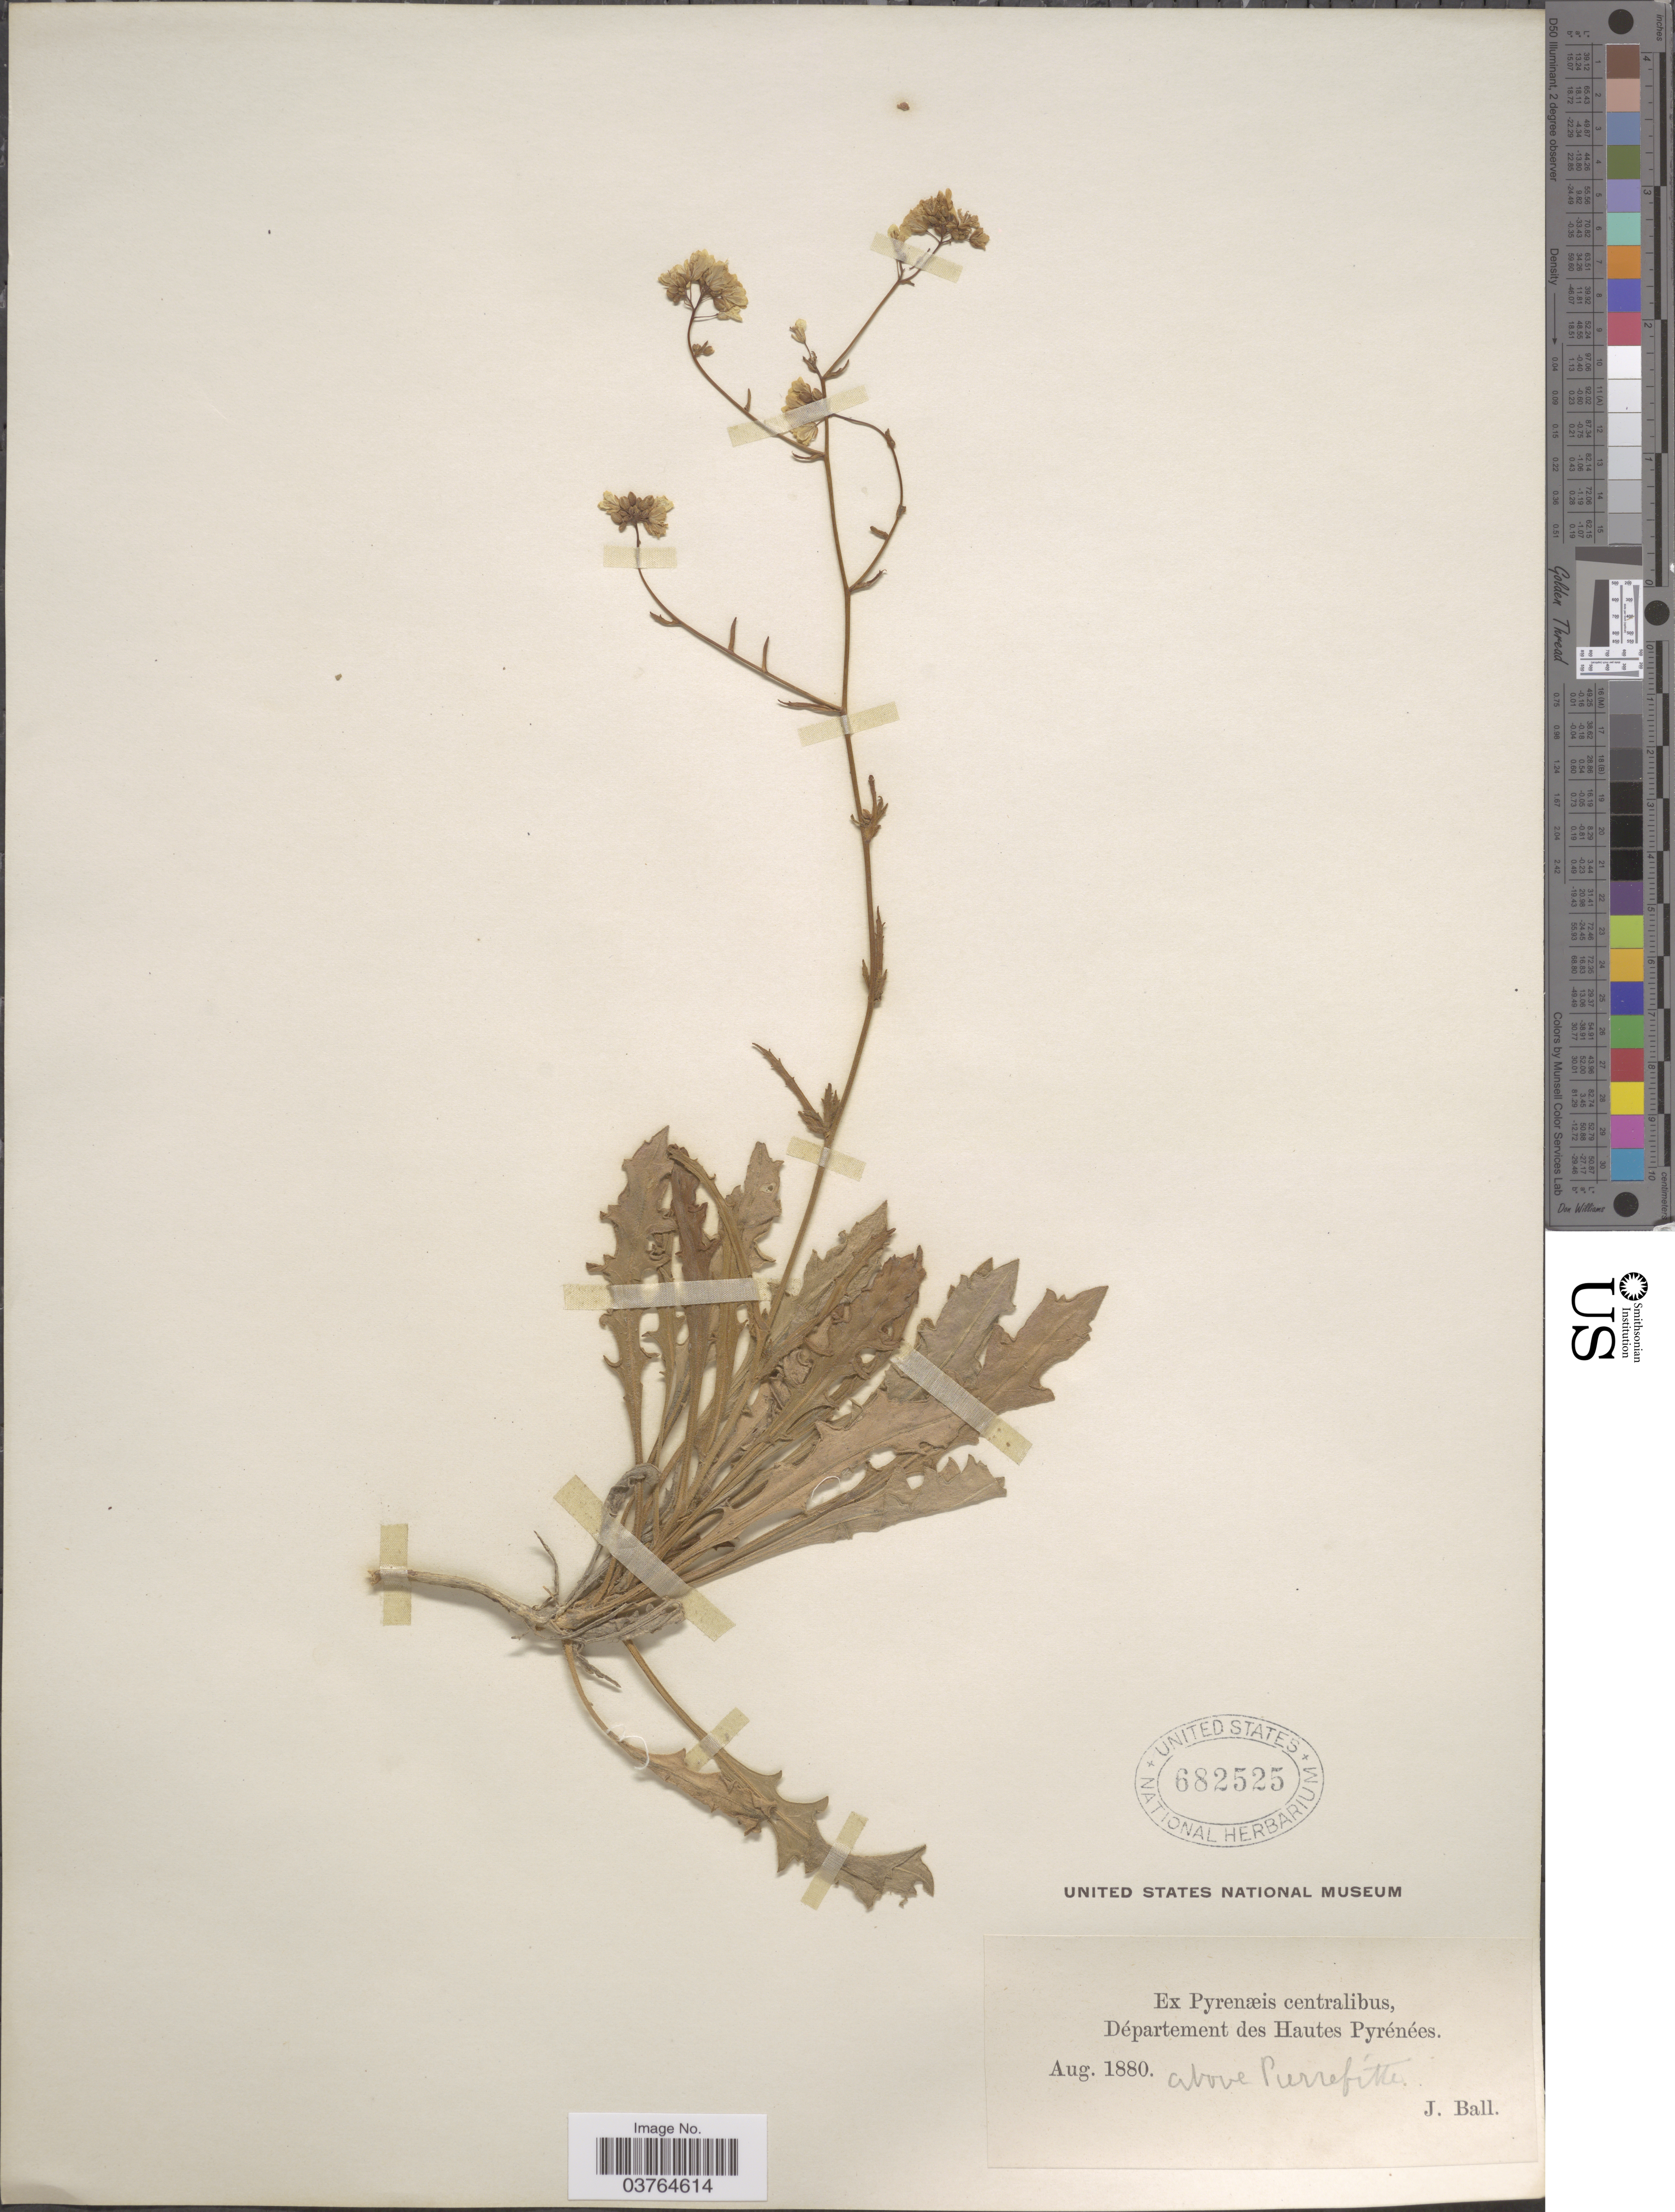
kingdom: Plantae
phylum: Tracheophyta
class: Magnoliopsida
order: Brassicales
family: Brassicaceae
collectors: J. Ball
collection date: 1880-08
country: France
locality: Ex Pyrenæis centralibus, Département des Hautes Pyrénées. Above Pierrefitte.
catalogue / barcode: US 682525